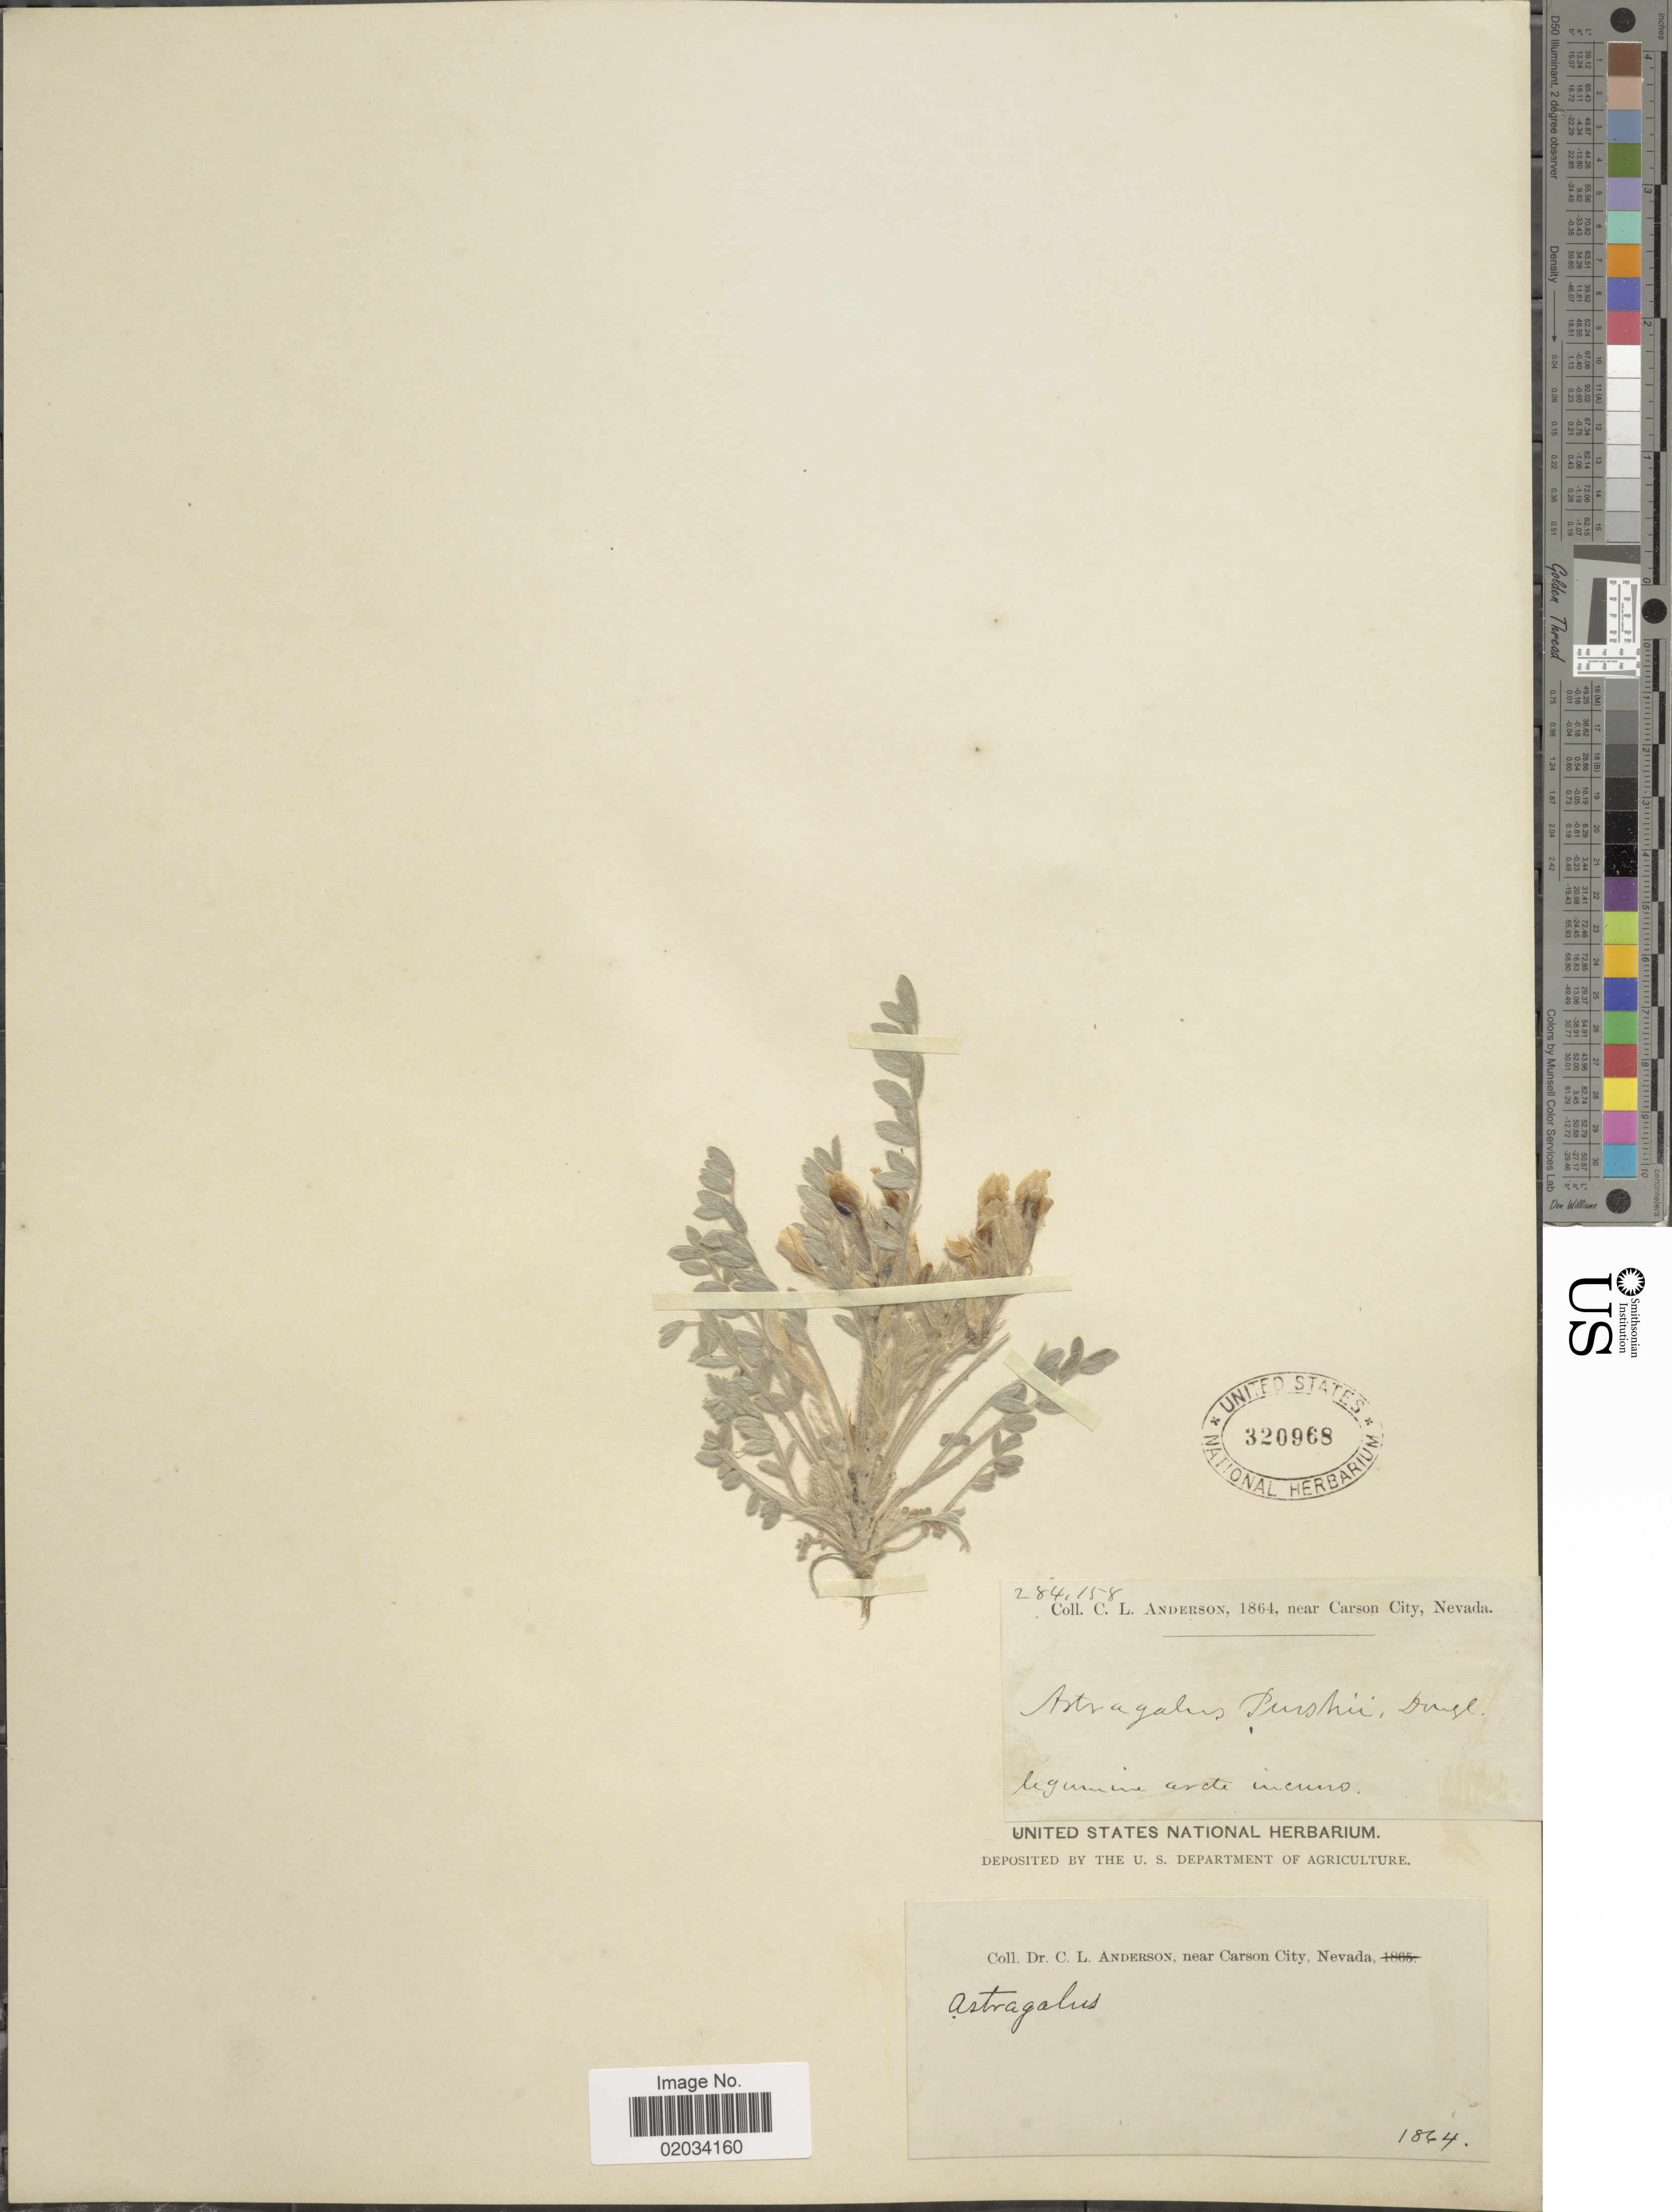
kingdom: Plantae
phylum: Tracheophyta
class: Magnoliopsida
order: Fabales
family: Fabaceae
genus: Astragalus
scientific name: Astragalus purshii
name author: Douglas ex Hook.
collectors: C. L. Anderson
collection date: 1864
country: United States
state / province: Nevada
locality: Near Carson City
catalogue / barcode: US 320968